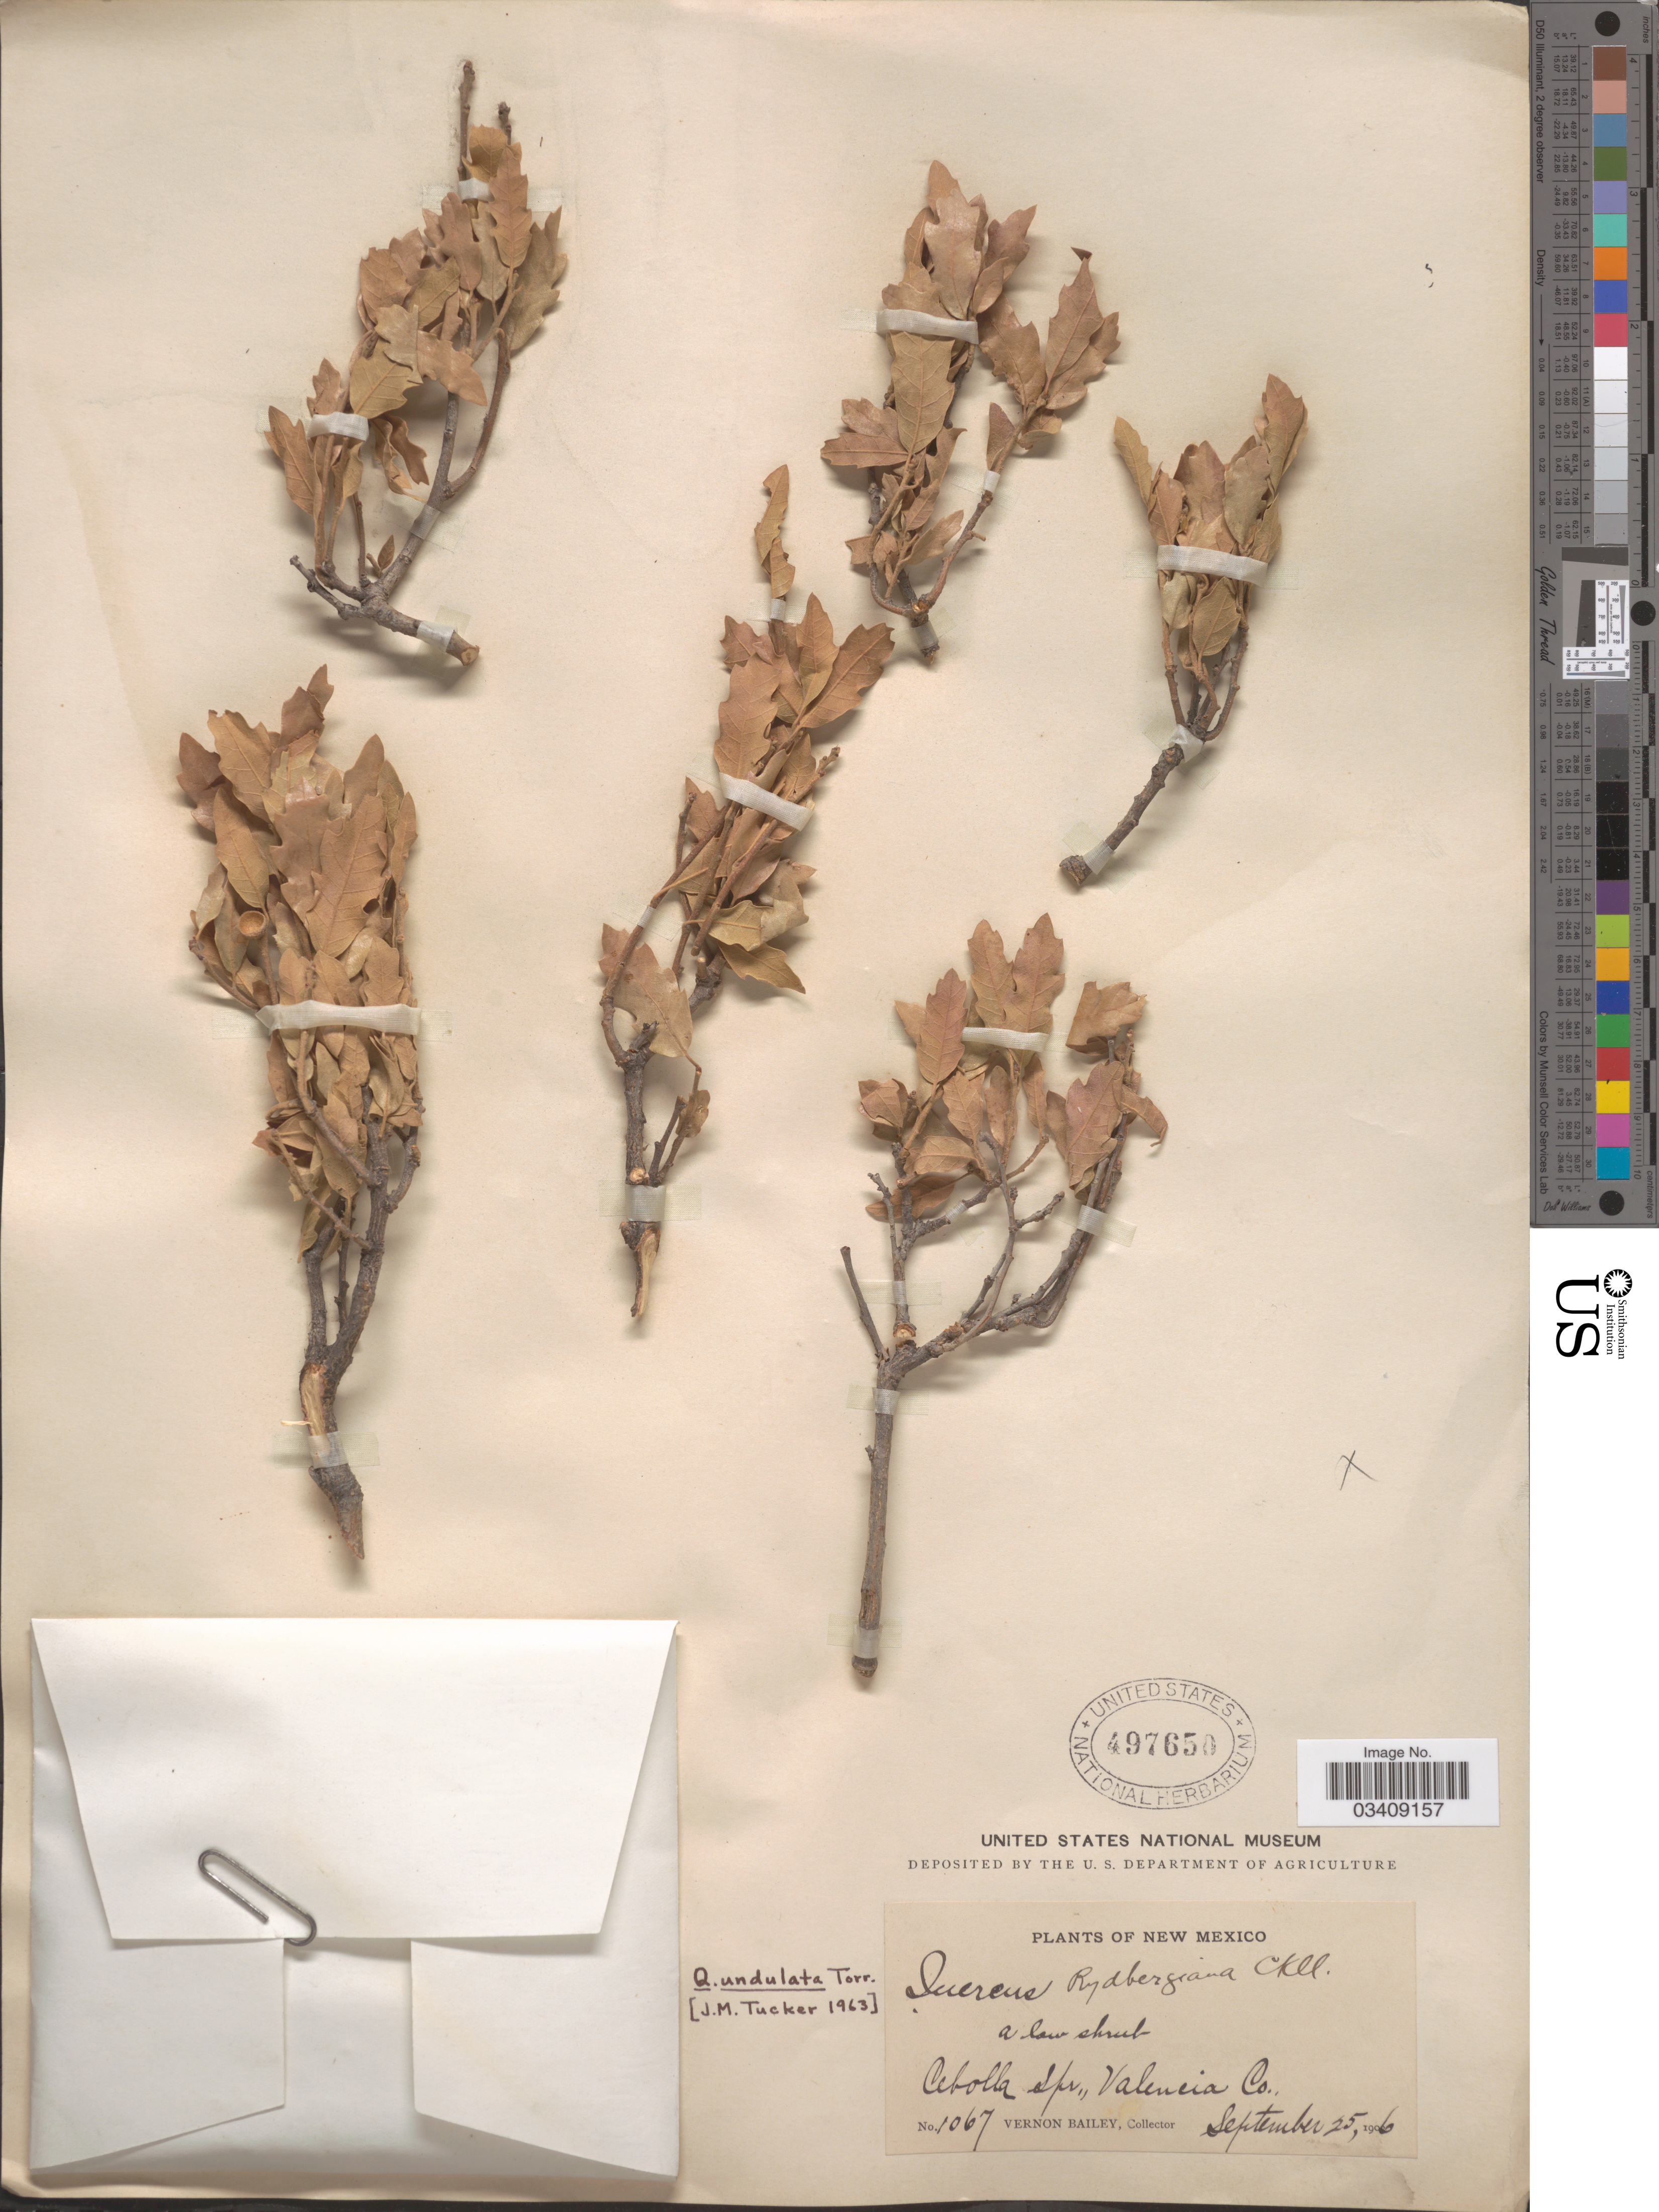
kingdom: Plantae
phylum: Tracheophyta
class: Magnoliopsida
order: Fagales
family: Fagaceae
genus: Quercus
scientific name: Quercus undulata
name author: Torr.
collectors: V. O. Bailey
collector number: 1067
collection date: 1906-09-25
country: United States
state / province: New Mexico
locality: Cebolla Spr., Valencia Co.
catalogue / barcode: US 497650